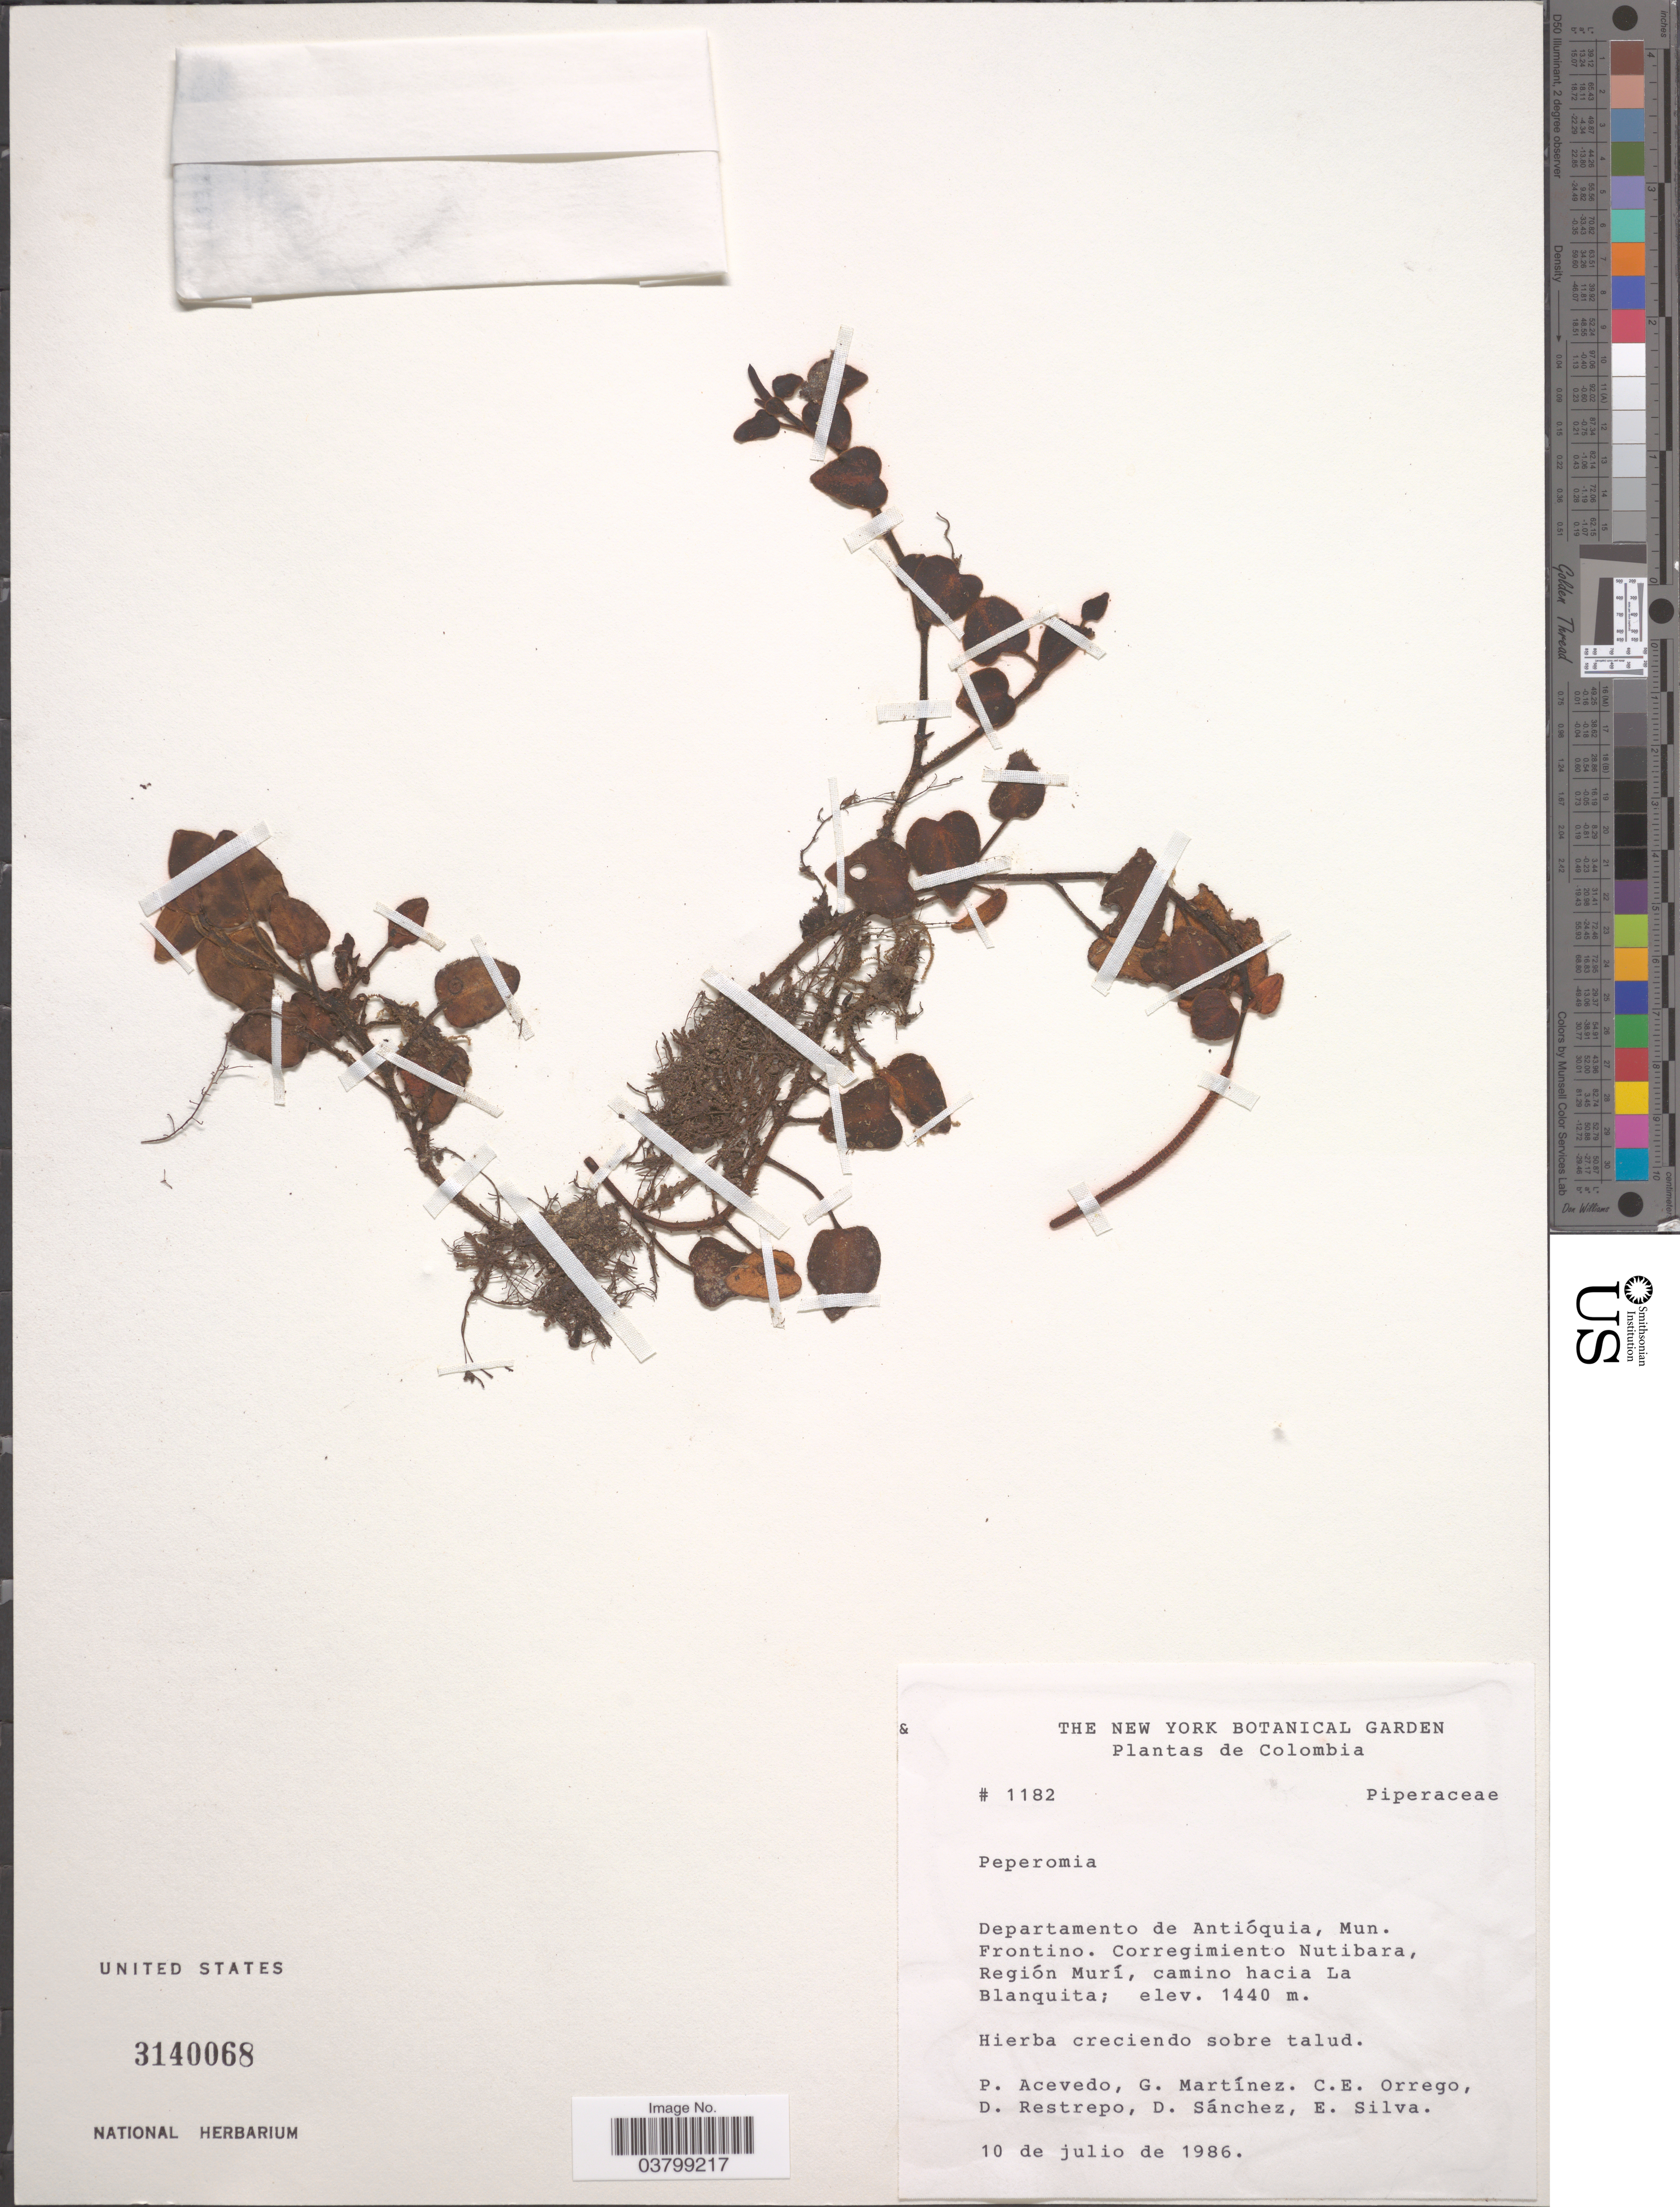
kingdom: Plantae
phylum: Tracheophyta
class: Magnoliopsida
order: Piperales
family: Piperaceae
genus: Peperomia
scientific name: Peperomia perciliata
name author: Yunck.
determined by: Jiménez, José Estaban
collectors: P. Acevedo-Rodr., G. Martinez, C. Orrego, D. Restrepo & et al.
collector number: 1182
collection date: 1986-07-10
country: Colombia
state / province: Antioquia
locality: Departamento de Antióquia, Mun. Frontino. Corregimiento Nutibara, Región Murí, camino hacia La Blanquita.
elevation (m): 1440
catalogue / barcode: US 3140068